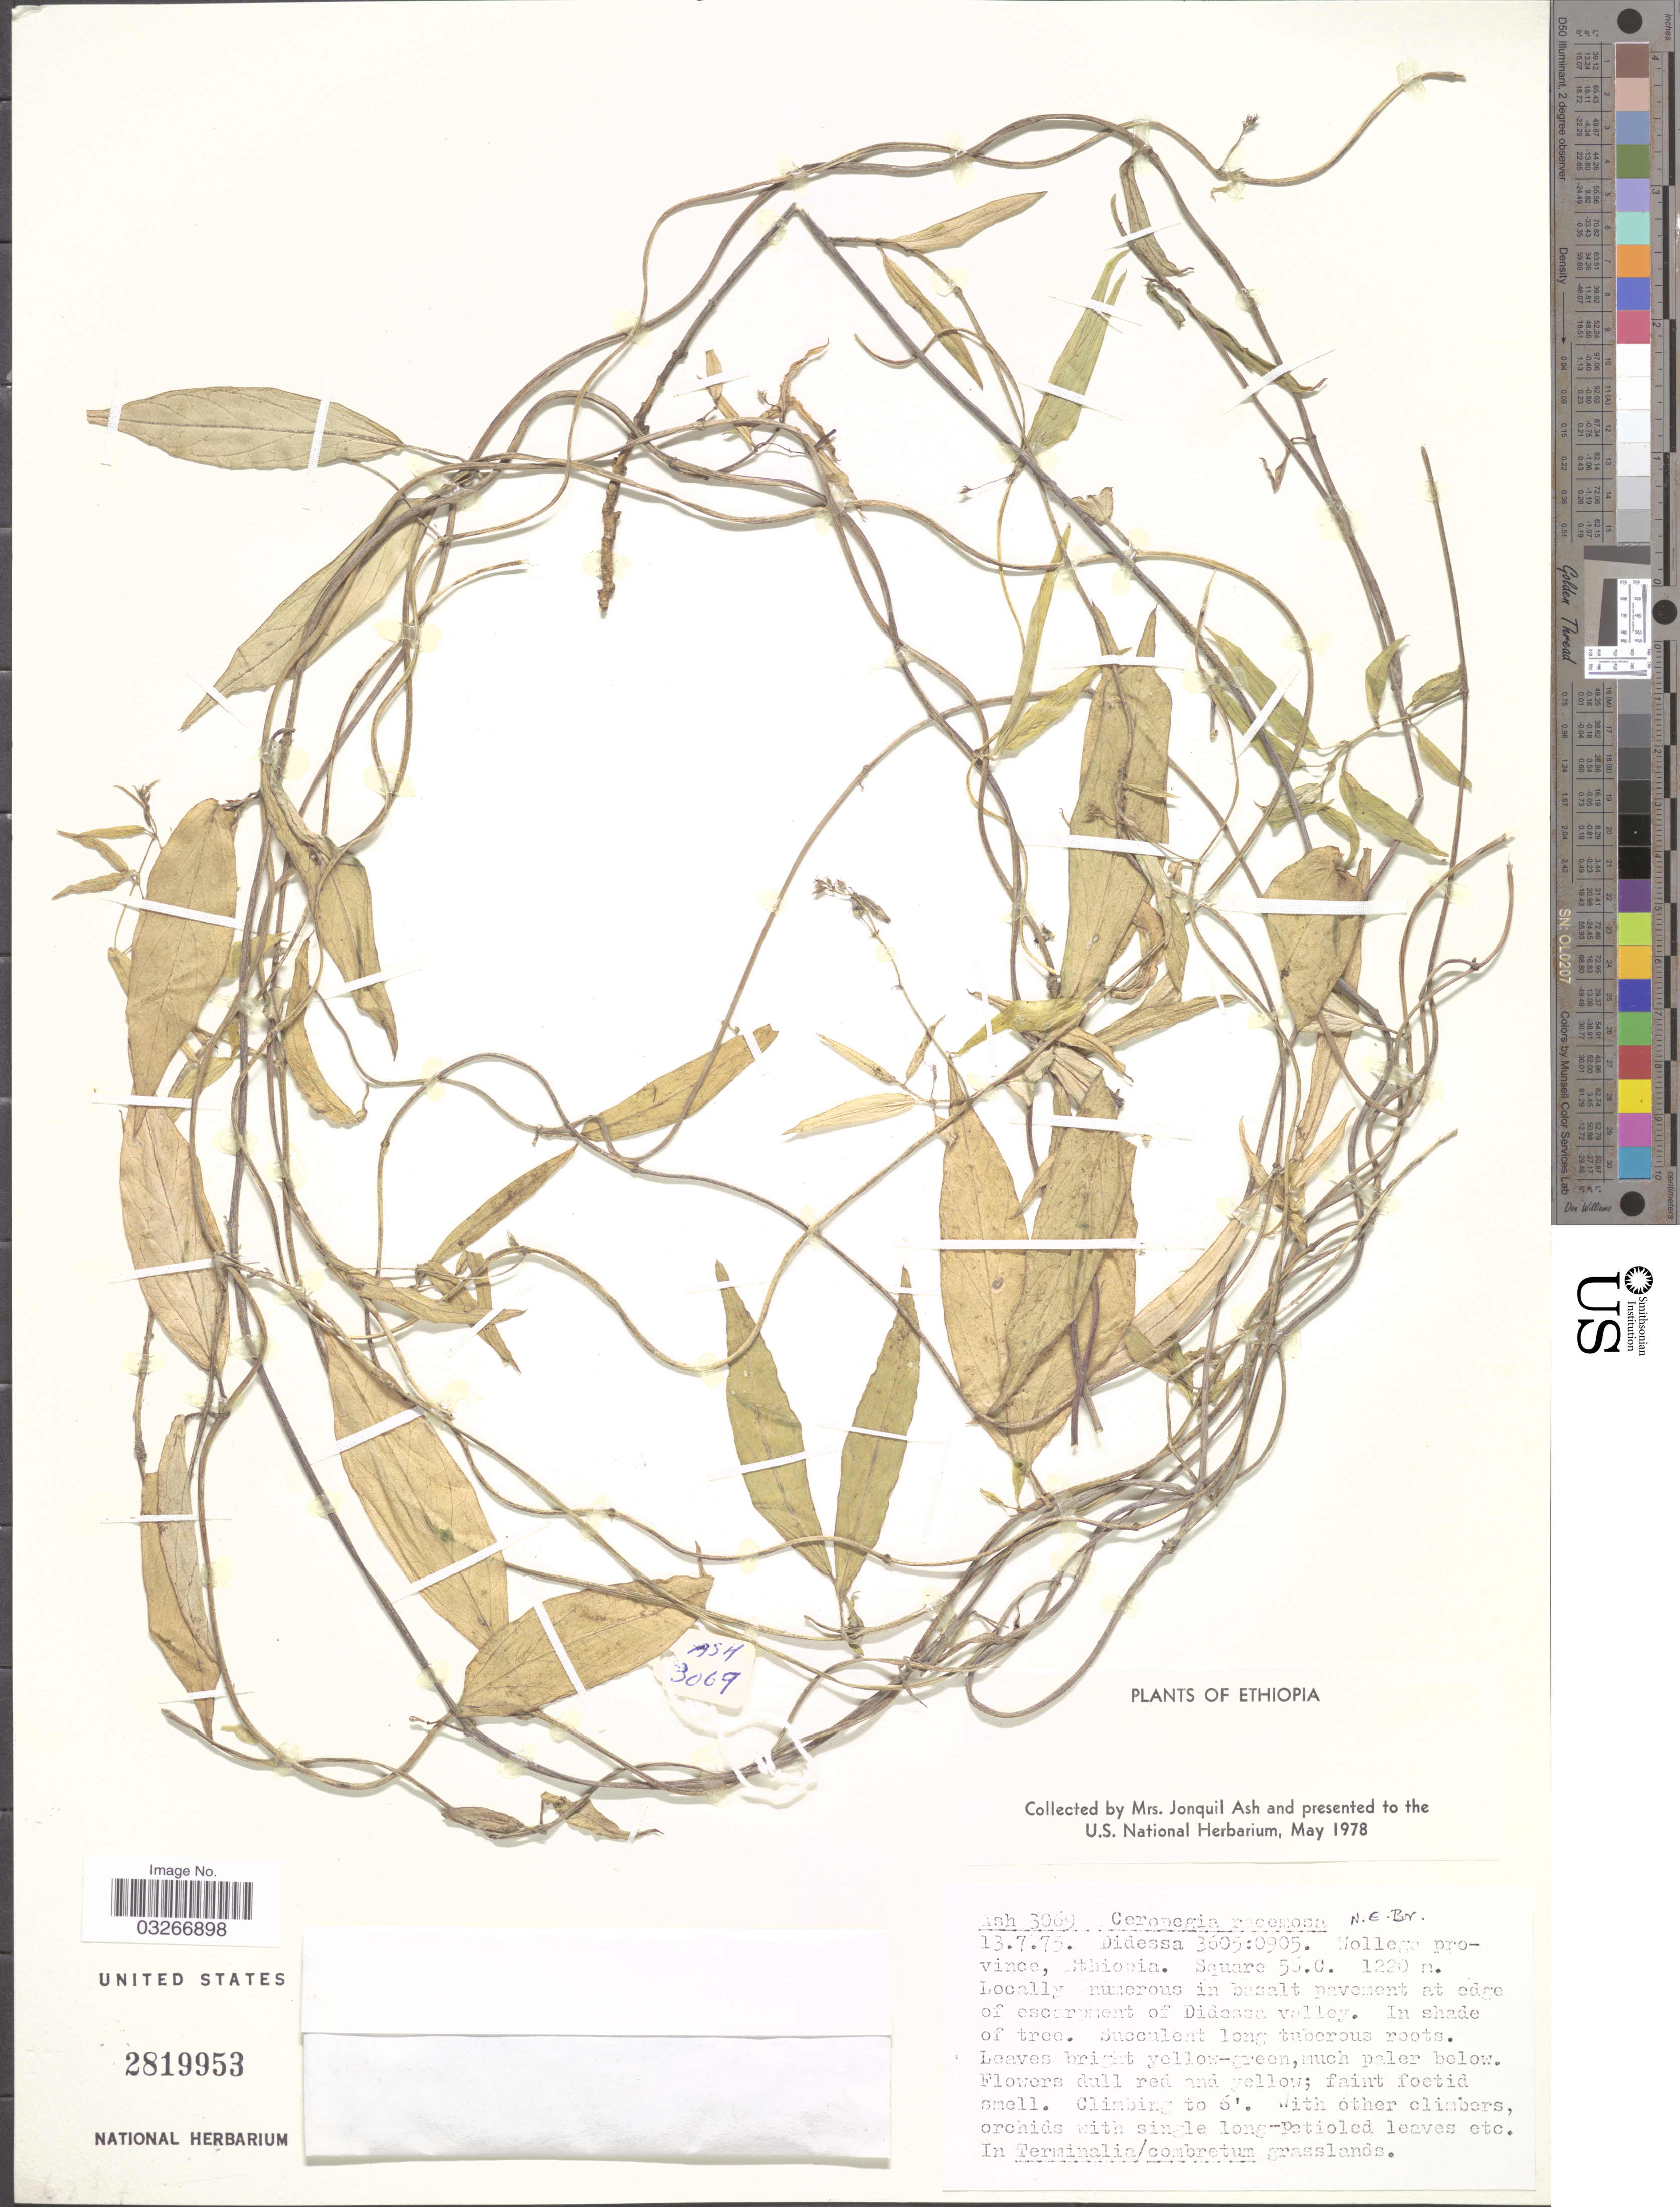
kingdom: Plantae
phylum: Tracheophyta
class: Magnoliopsida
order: Gentianales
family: Apocynaceae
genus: Ceropegia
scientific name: Ceropegia racemosa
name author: N.E. Br.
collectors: J. Ash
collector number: Ash3069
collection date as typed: Transcribed d/m/y: 13/7/75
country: Ethiopia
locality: Didessa 3605:0905. Wollega province. Square 56.C. At edge of escarpment of Didessa valley.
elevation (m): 1220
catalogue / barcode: US 2819953